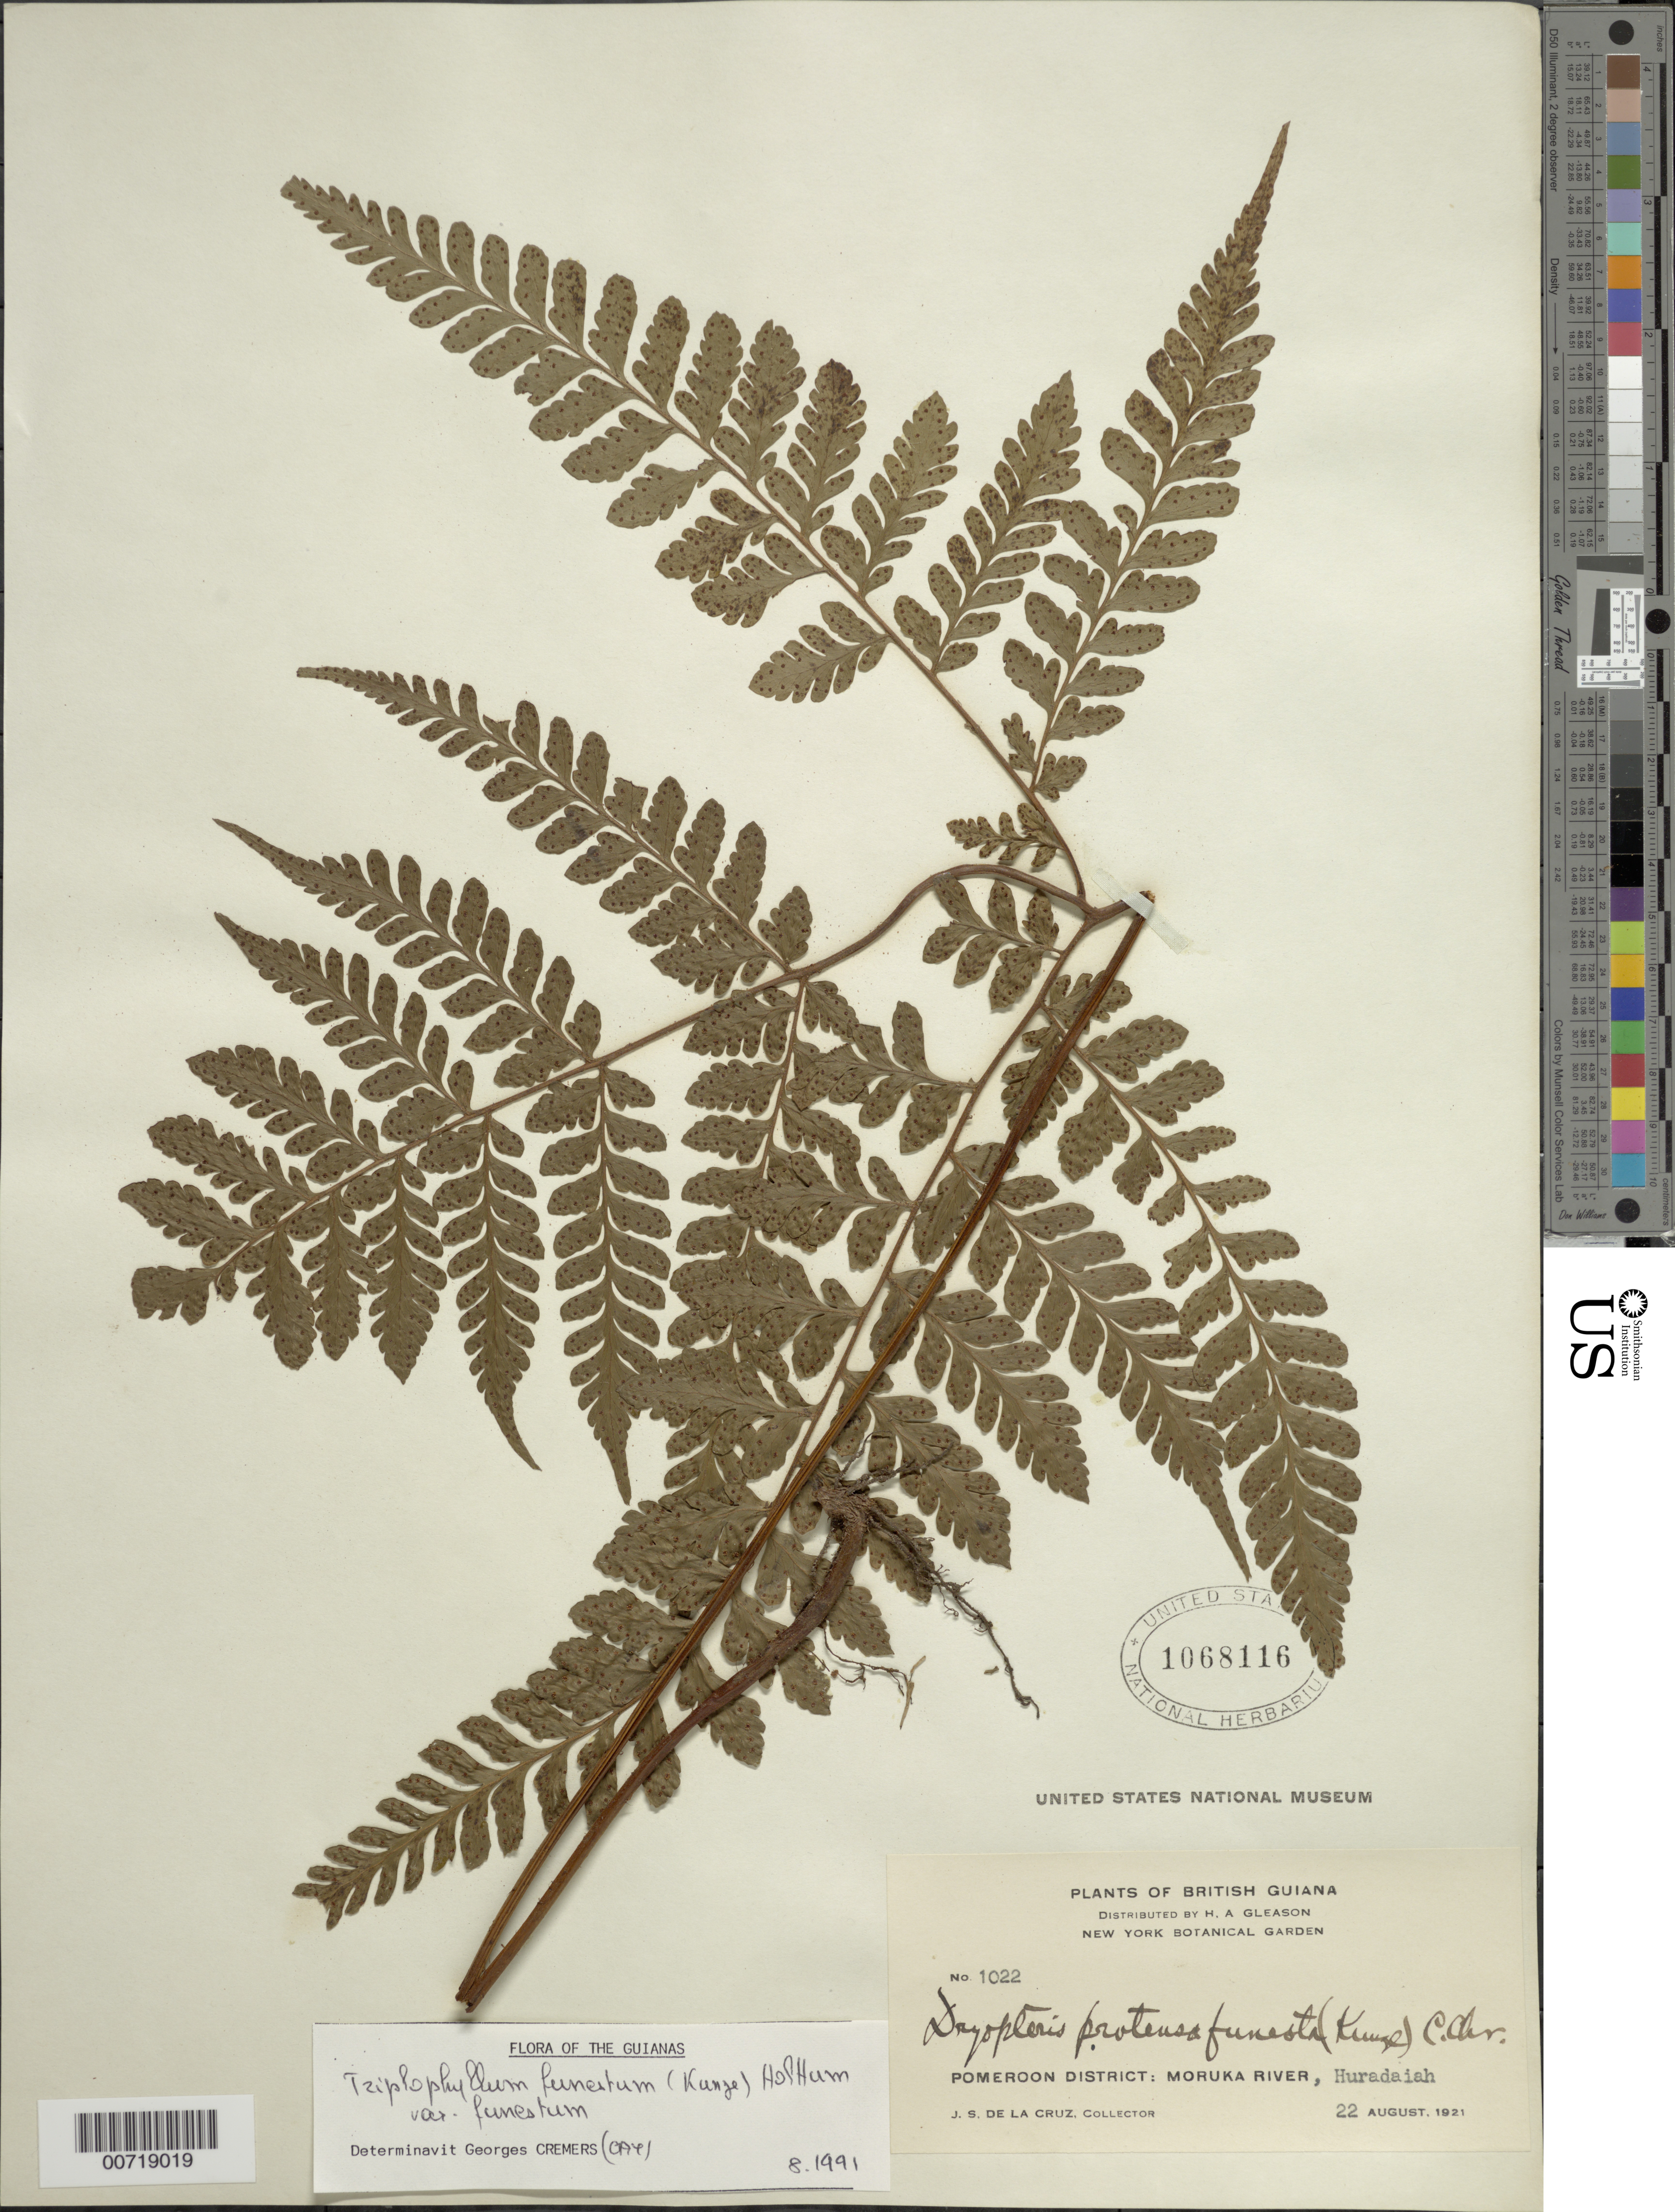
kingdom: Plantae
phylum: Tracheophyta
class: Polypodiopsida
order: Polypodiales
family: Tectariaceae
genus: Triplophyllum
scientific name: Triplophyllum funestum var. funestum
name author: (Kunze) Holttum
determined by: Cremers, Georges A.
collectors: J. S. de la Cruz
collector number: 1022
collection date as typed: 22-Aug-21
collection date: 1921-08-22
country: Guyana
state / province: Barima-Waini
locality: Moruka R., Huradaiah; Pomeroon Dist.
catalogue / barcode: US 1068116